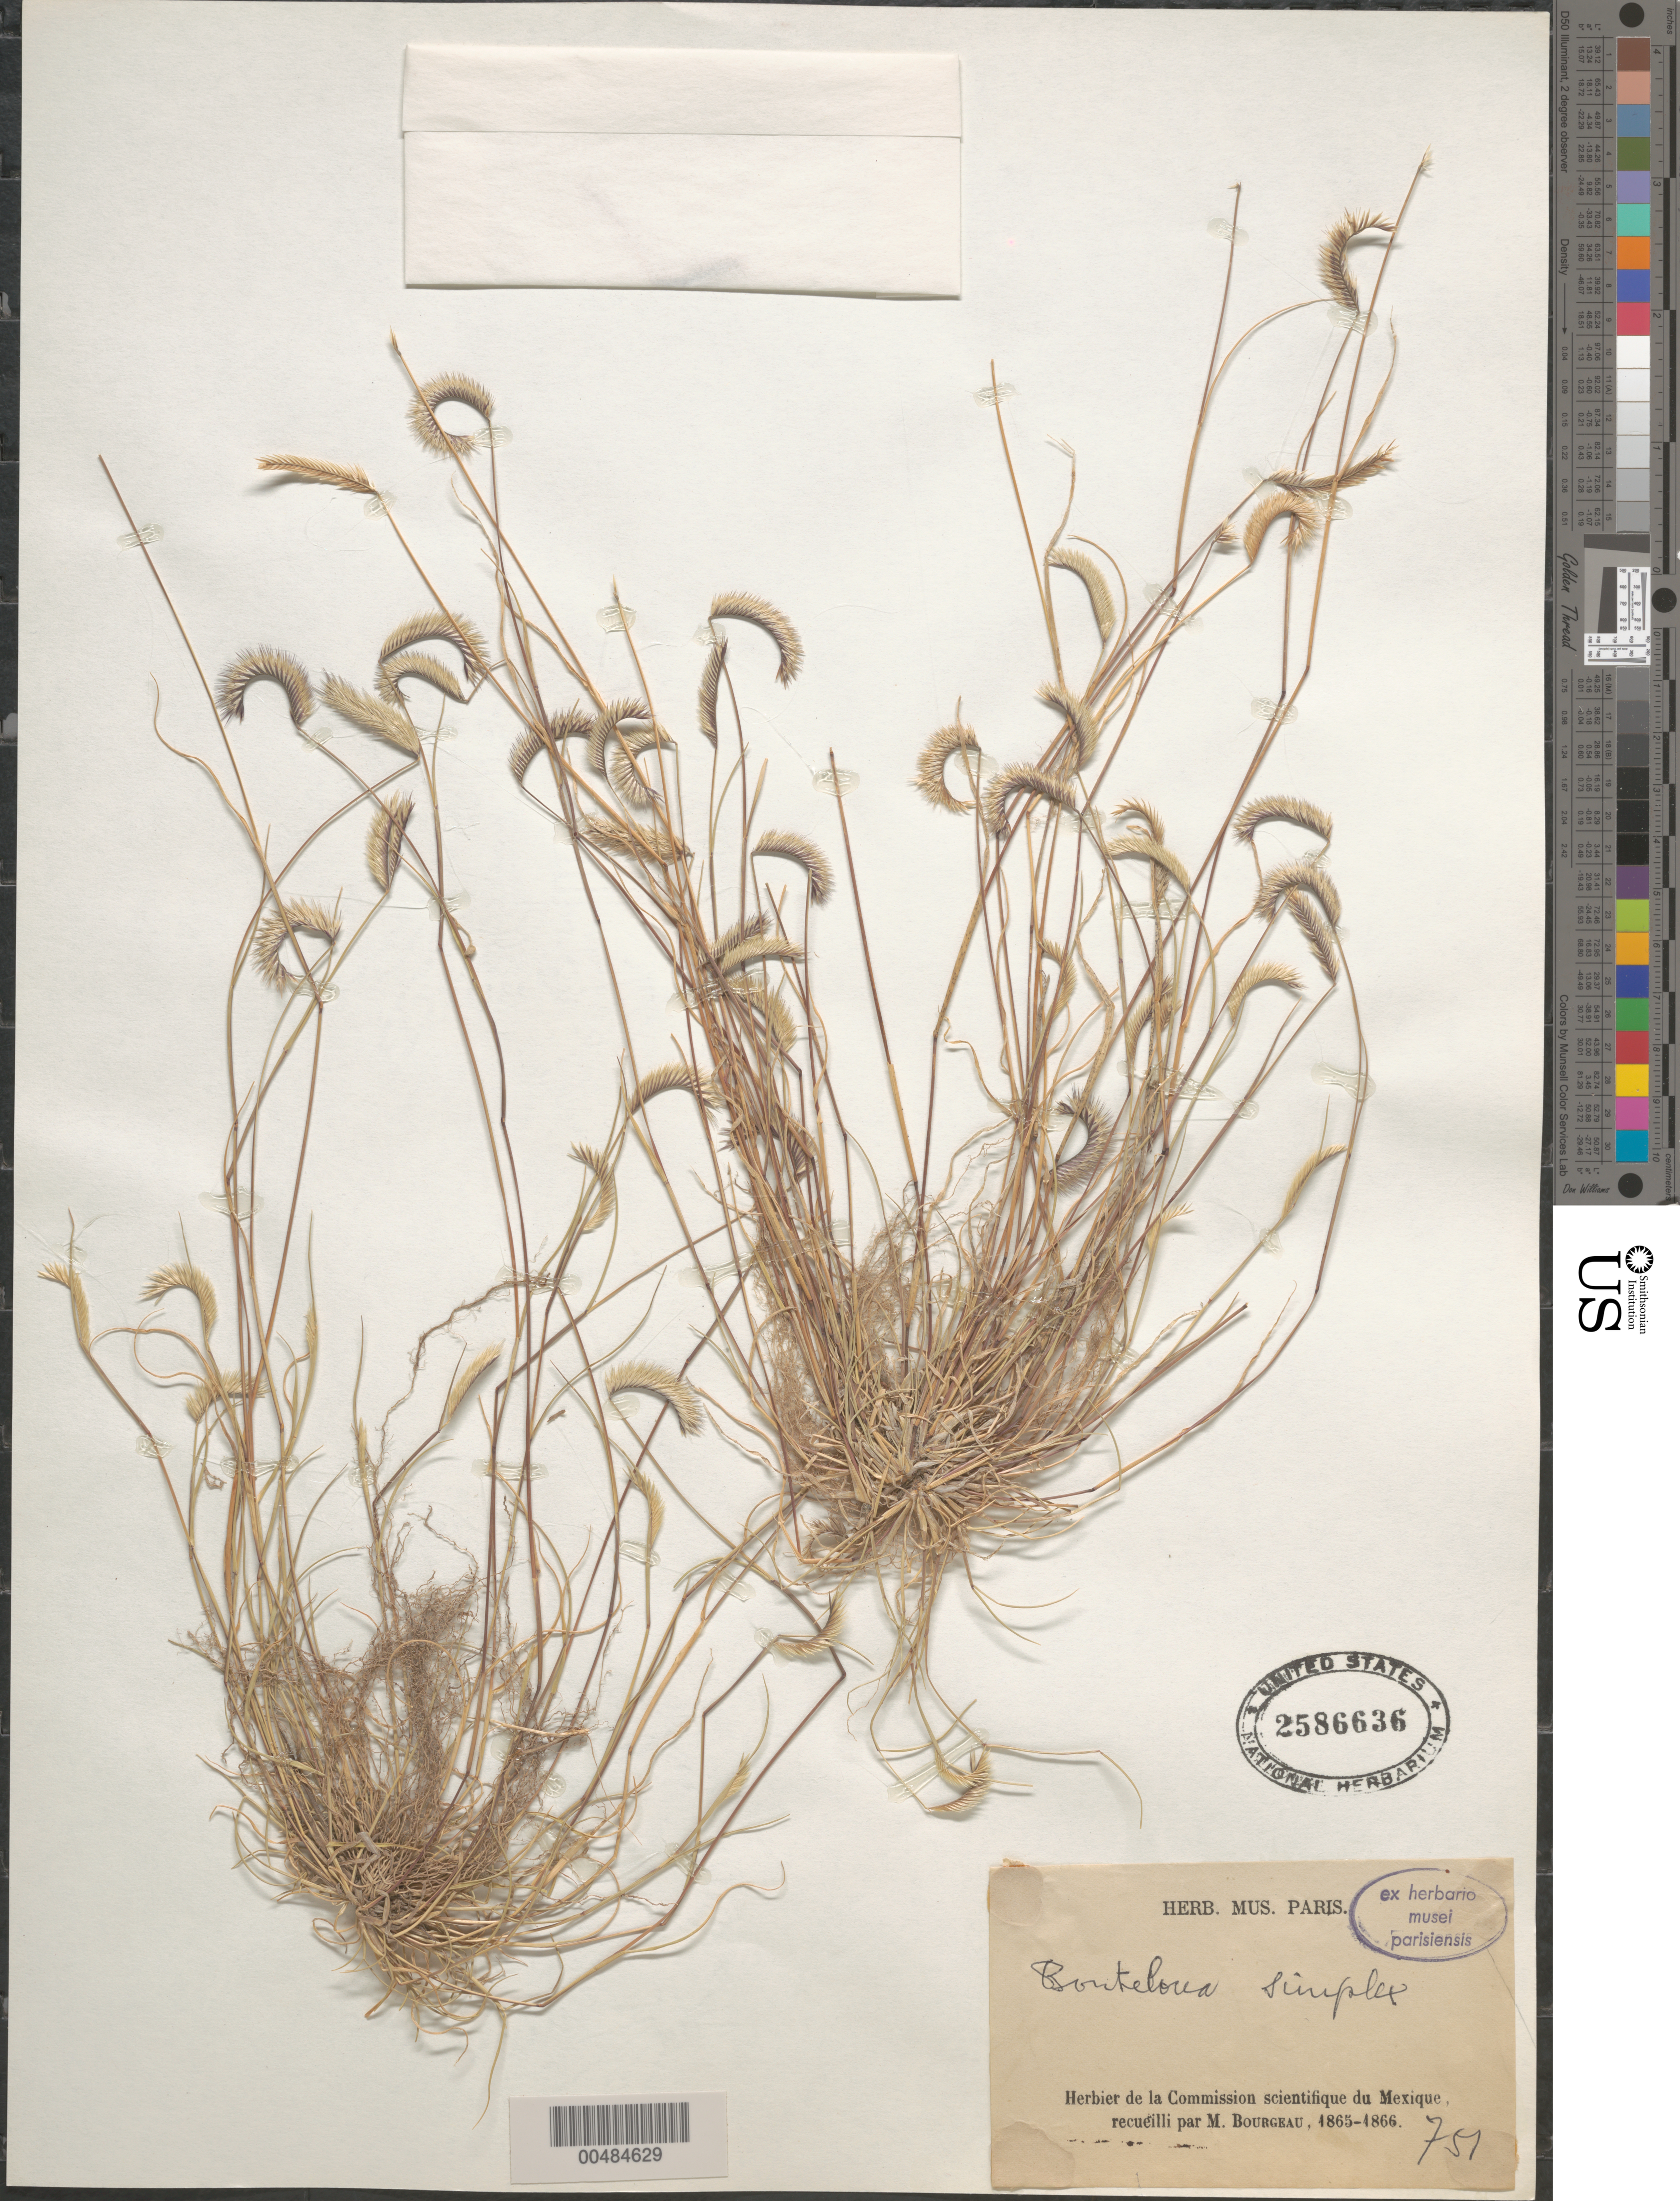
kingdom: Plantae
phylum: Tracheophyta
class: Liliopsida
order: Poales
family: Poaceae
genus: Bouteloua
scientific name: Bouteloua simplex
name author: Lag.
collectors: M. Bourgeau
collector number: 751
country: Mexico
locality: Commission scientifique du Mexique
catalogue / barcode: US 2586636